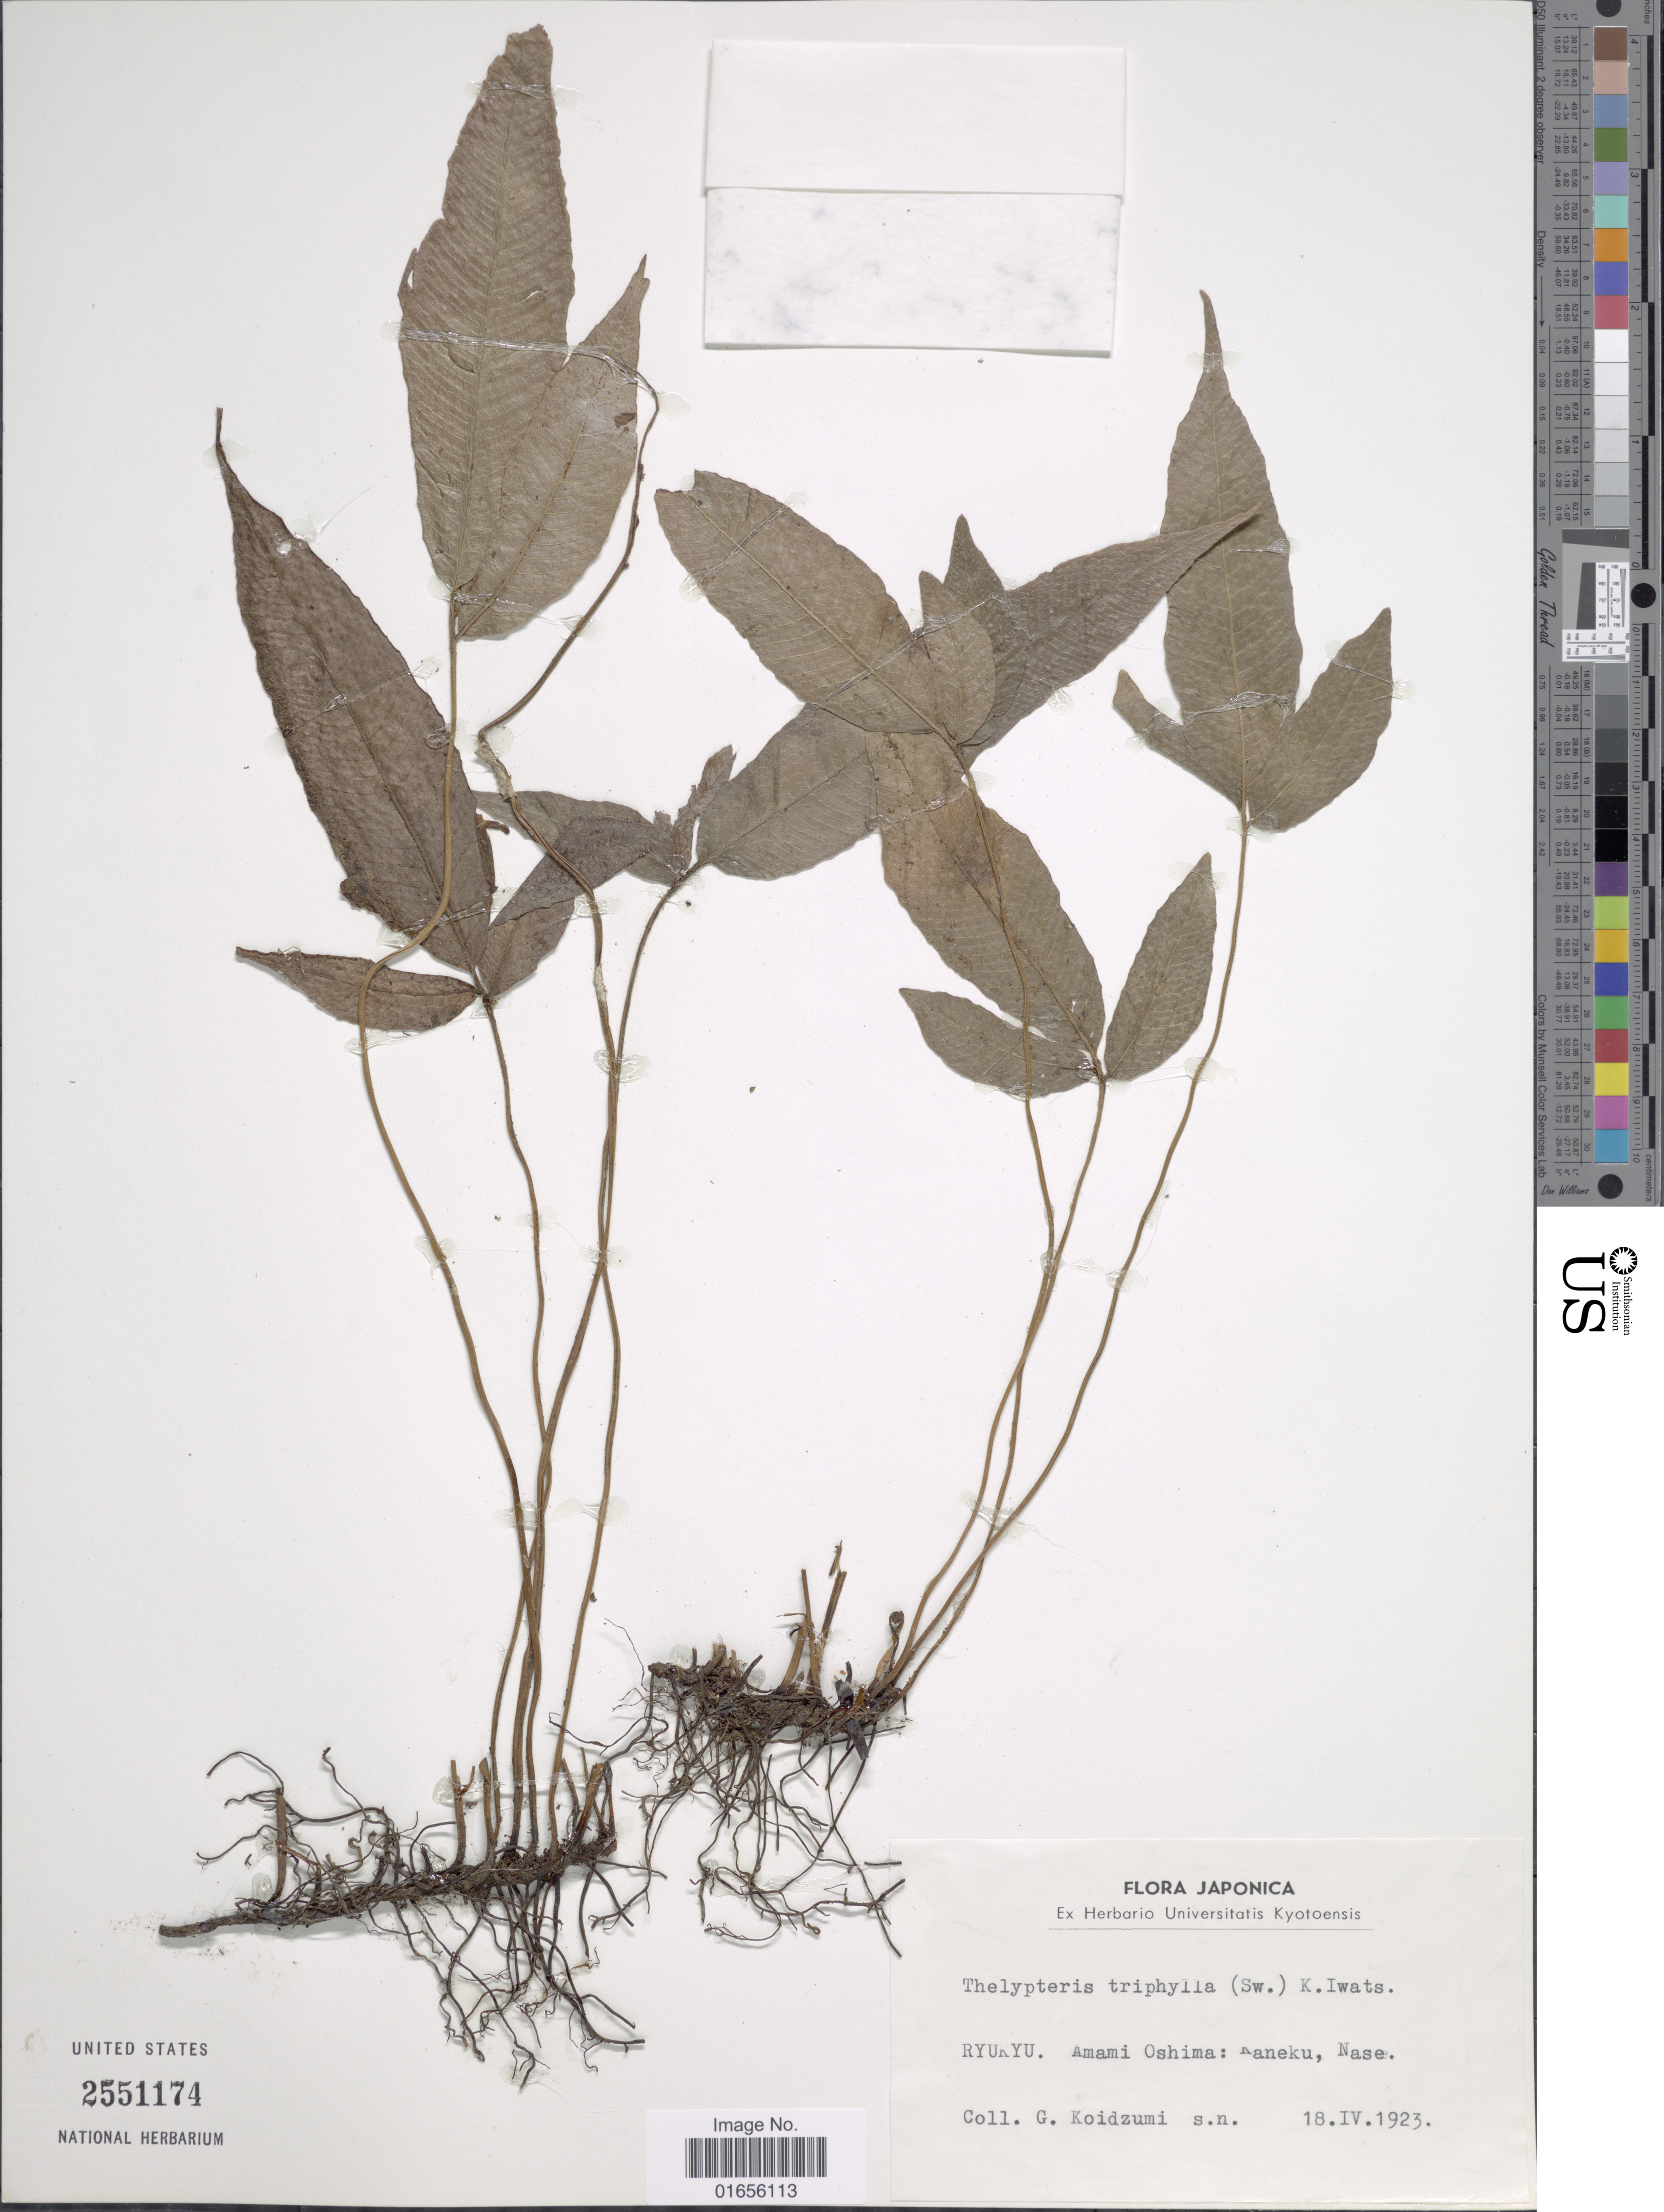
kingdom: Plantae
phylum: Tracheophyta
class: Polypodiopsida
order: Polypodiales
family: Thelypteridaceae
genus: Pronephrium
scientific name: Pronephrium triphyllum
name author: (Sw.) Holttum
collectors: G. Koidzumi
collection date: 1923-04-18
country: Japan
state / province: Okinawa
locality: Ryukyu. Amami Oshima: Raneku, Nase.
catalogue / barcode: US 2551174